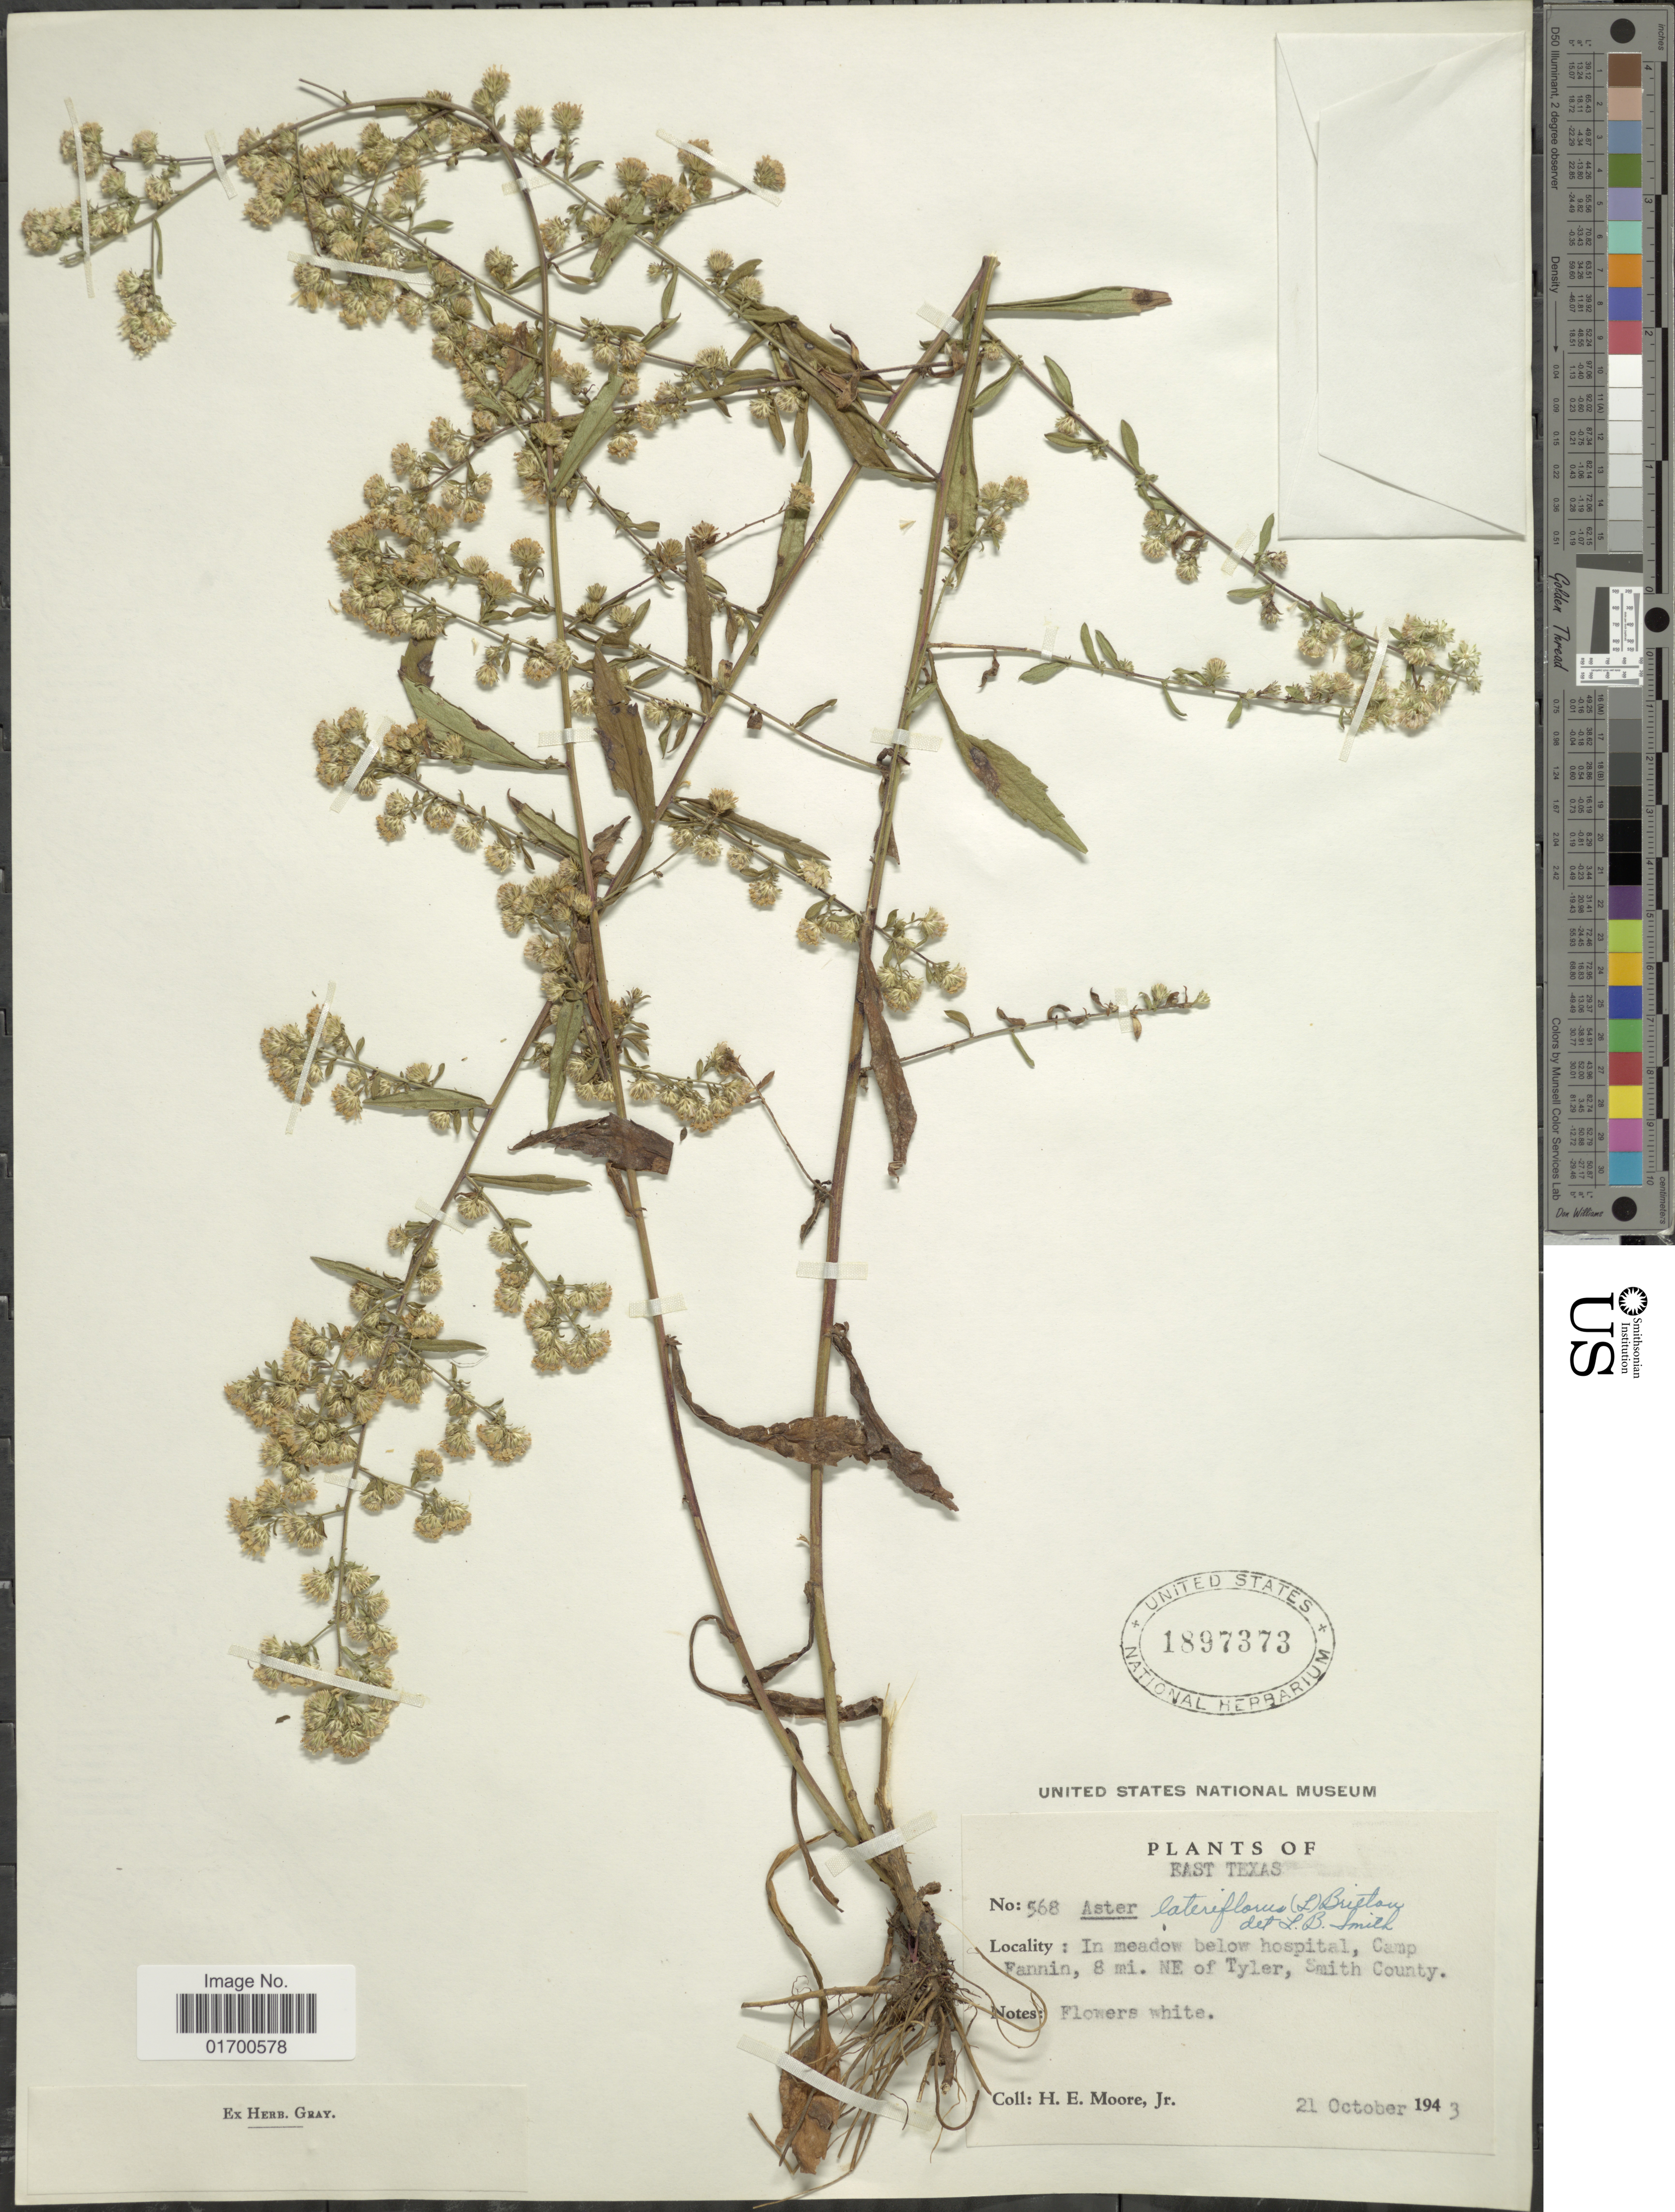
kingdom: Plantae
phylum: Tracheophyta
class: Magnoliopsida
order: Asterales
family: Asteraceae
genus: Symphyotrichum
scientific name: Symphyotrichum lateriflorum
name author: (L.) Á. Löve & D. Löve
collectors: H. Moore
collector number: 568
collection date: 1943-10-21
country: United States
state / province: Texas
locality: East Texas, in meadow below hospital, Camp Fannin, 8 mi. NE of Tyler, Smith County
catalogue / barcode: US 1897373